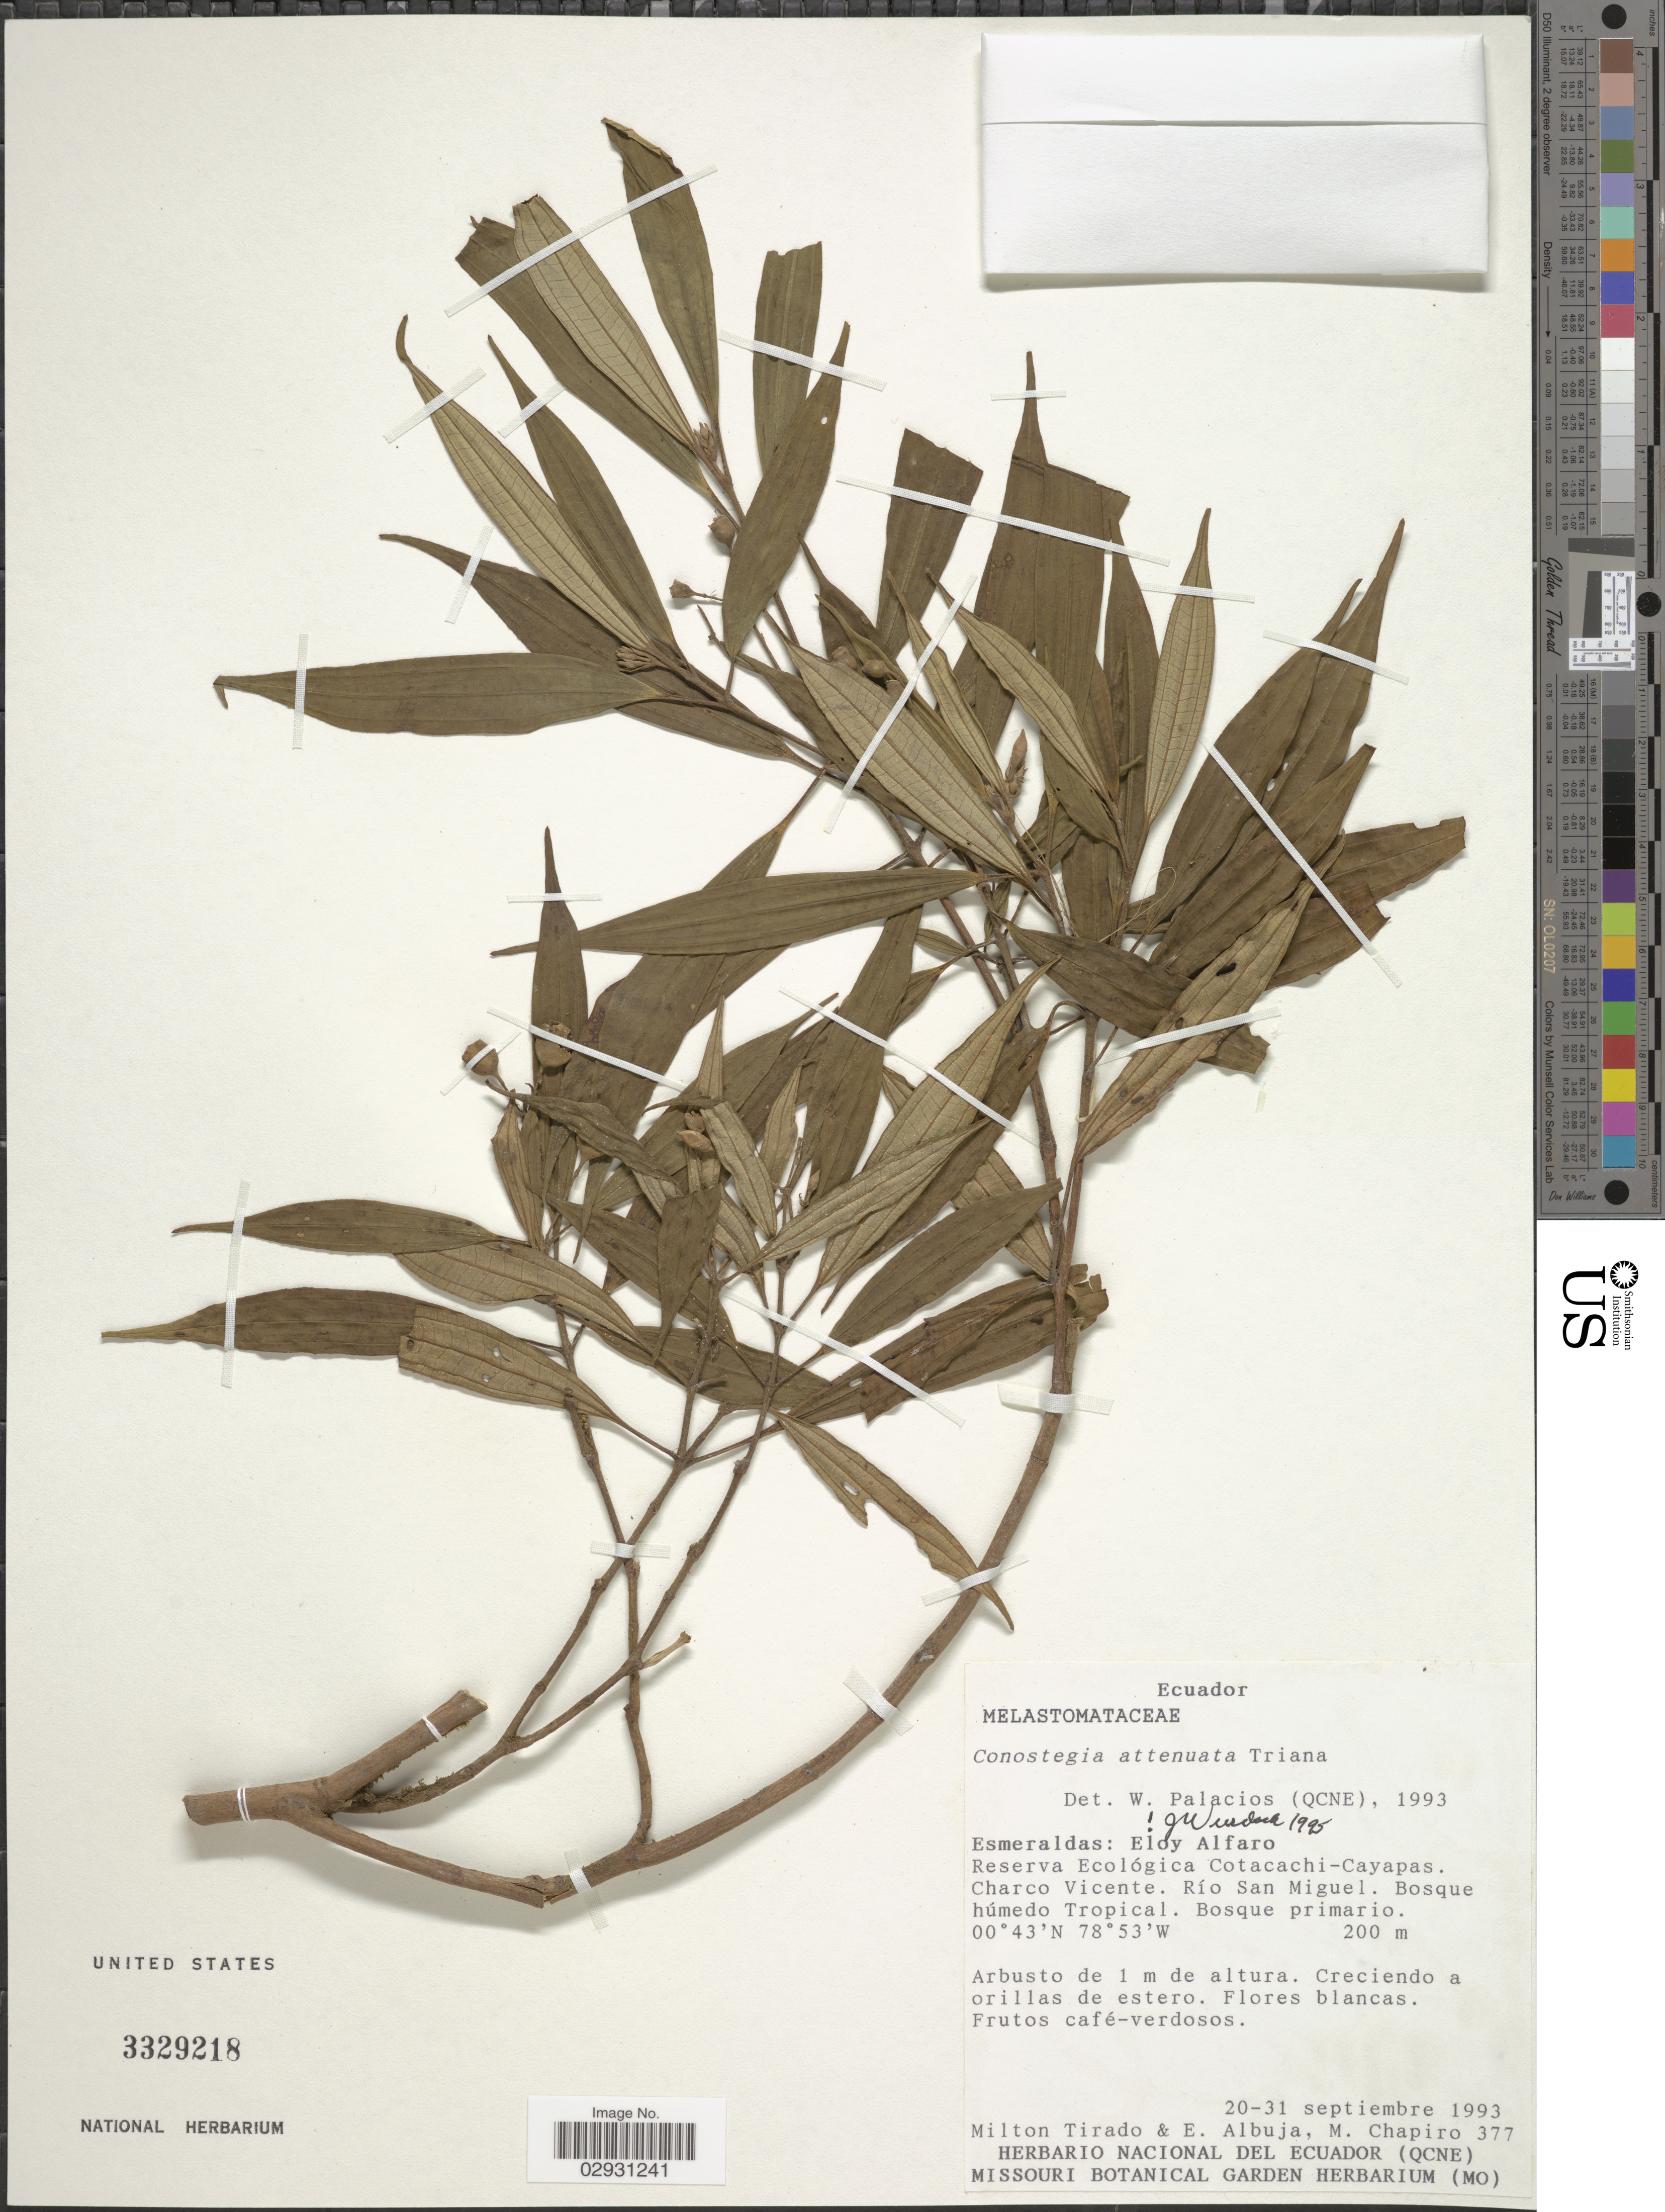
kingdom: Plantae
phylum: Tracheophyta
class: Magnoliopsida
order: Myrtales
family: Melastomataceae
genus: Conostegia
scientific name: Conostegia attenuata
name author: Triana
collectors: M. Tirado, E. Albuja & M. Chapiro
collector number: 377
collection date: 1993-09-20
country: Ecuador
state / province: Esmeraldas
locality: Eloy Alfaro. Reserva Ecológica Cotacachi-Cayapas. Charco Vicente. Río San Miguel.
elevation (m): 200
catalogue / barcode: US 3329218